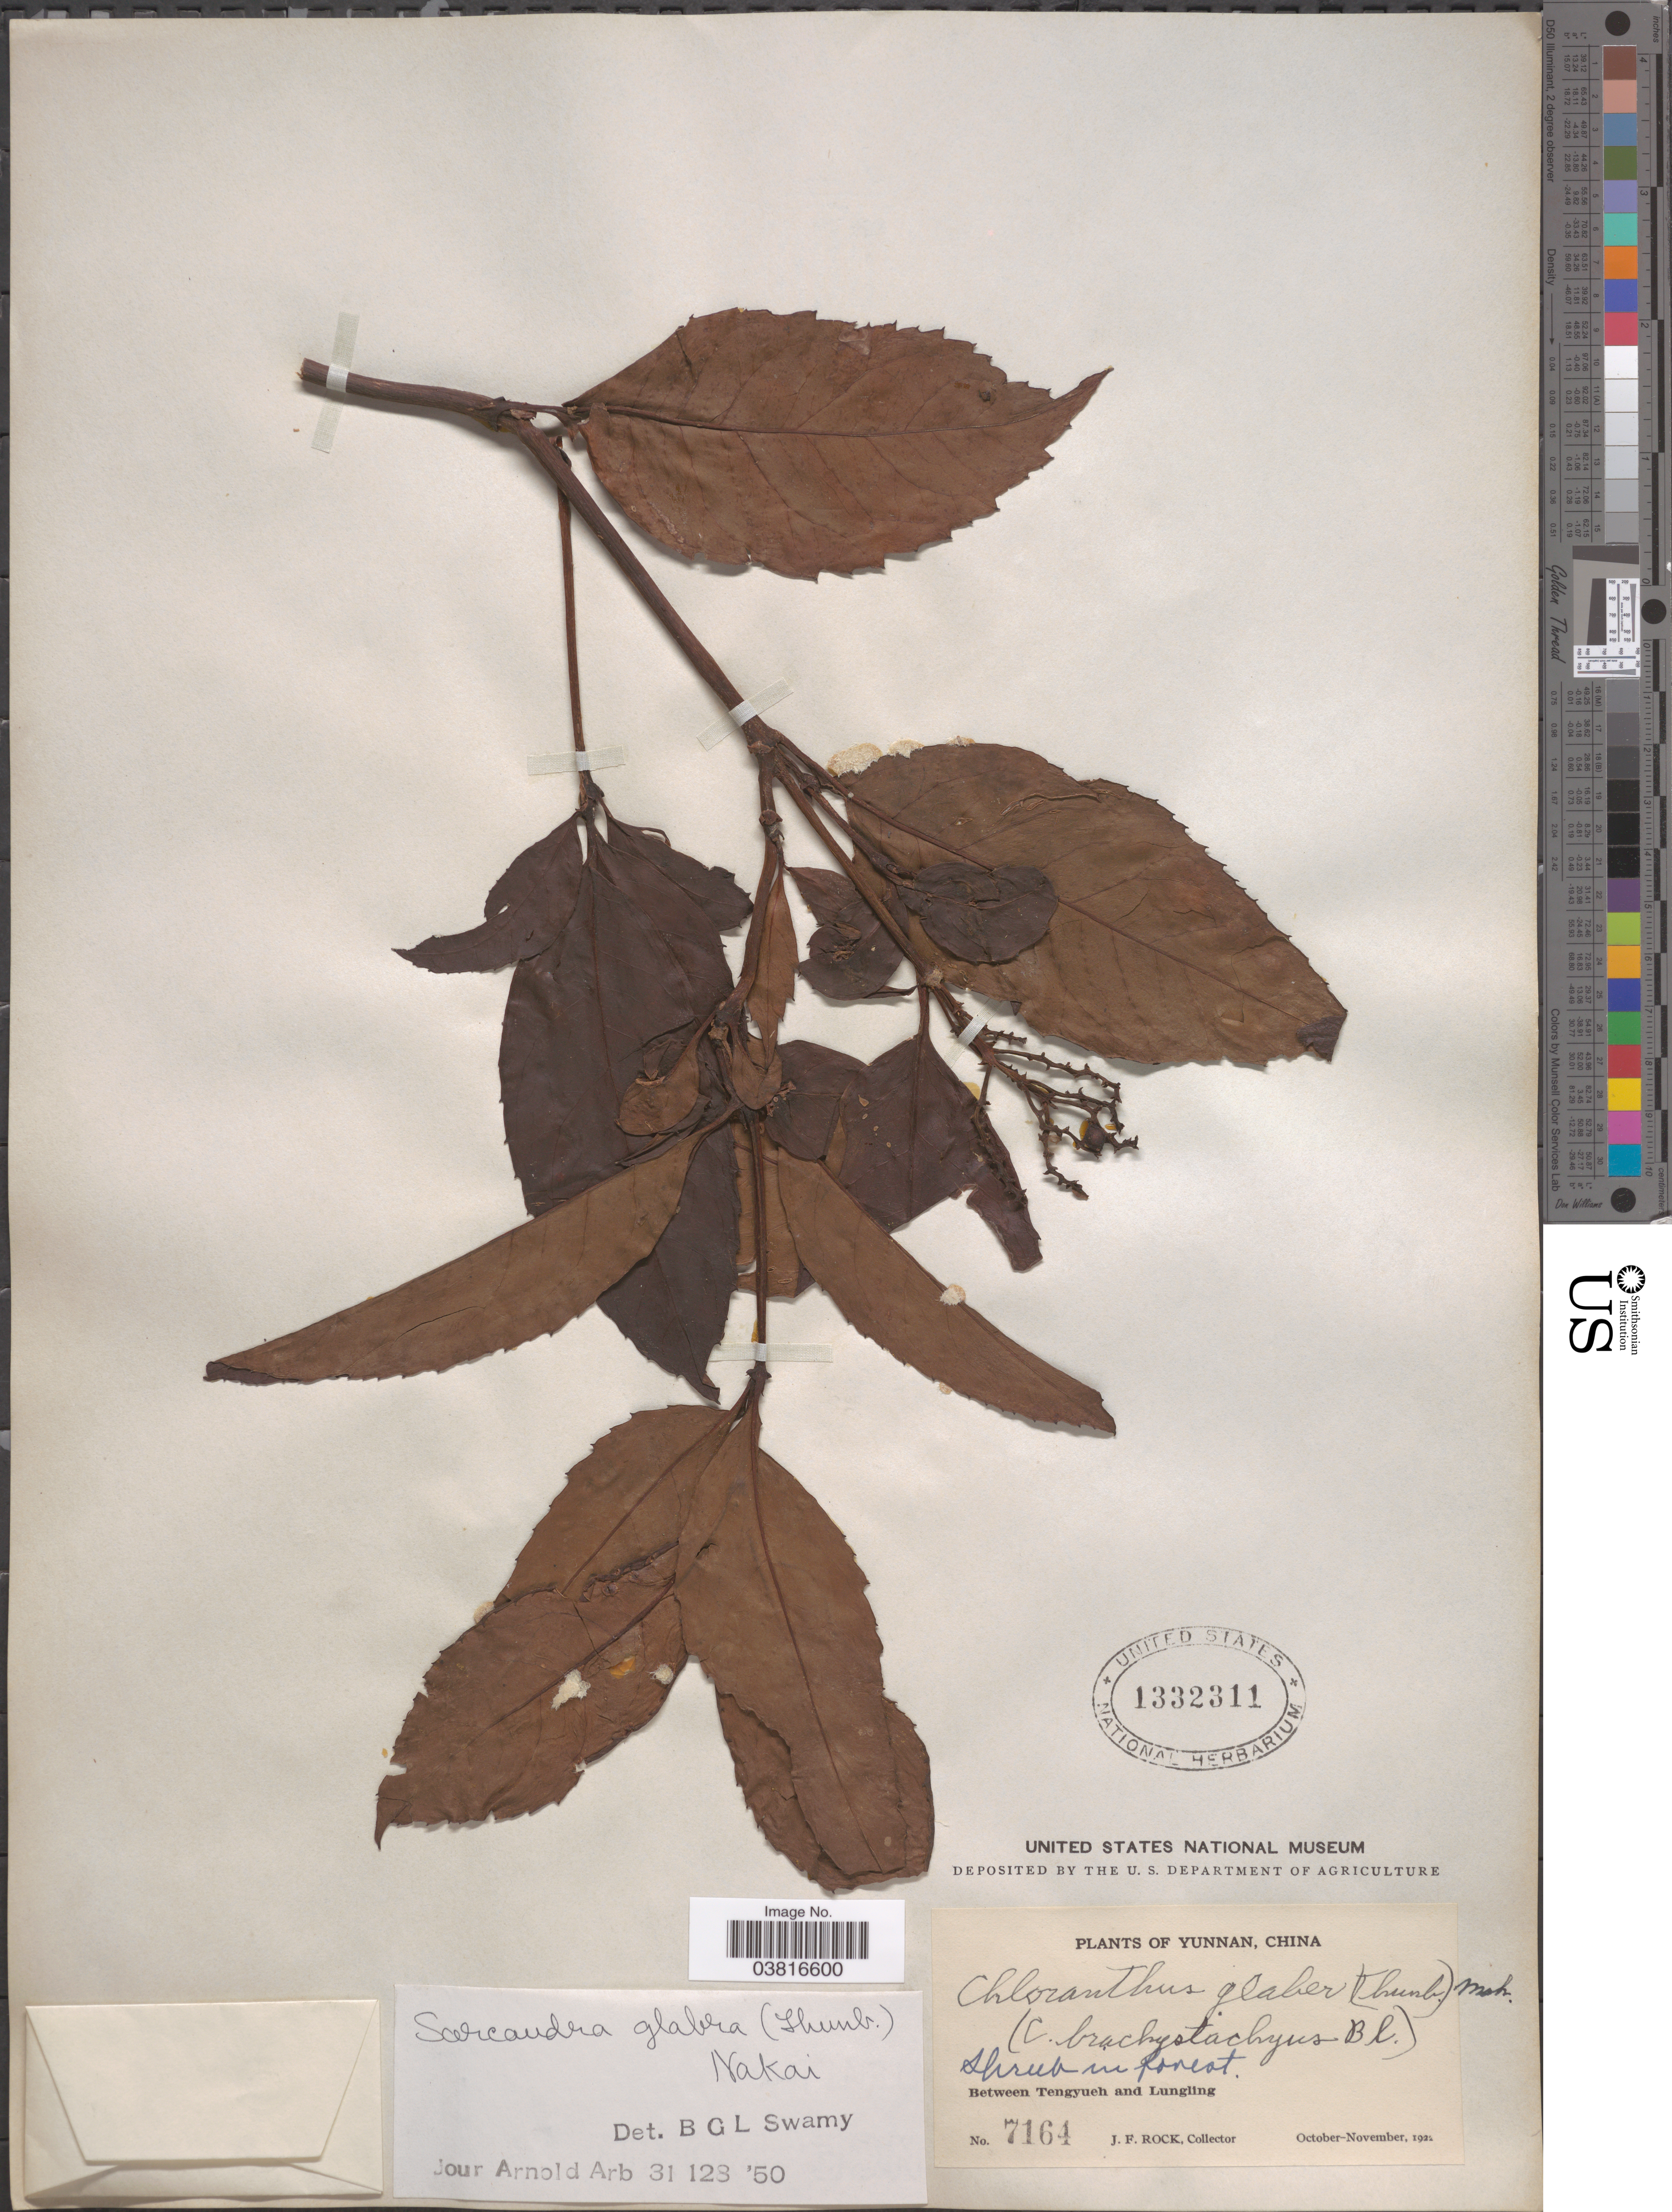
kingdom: Plantae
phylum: Tracheophyta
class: Magnoliopsida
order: Chloranthales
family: Chloranthaceae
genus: Sarcandra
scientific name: Sarcandra glabra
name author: (Thunb.) Nakai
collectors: J. Rock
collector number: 7164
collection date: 1922-10/1922-11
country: China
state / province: Yunnan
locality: Between Tengyueh and Lungling.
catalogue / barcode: US 1332311